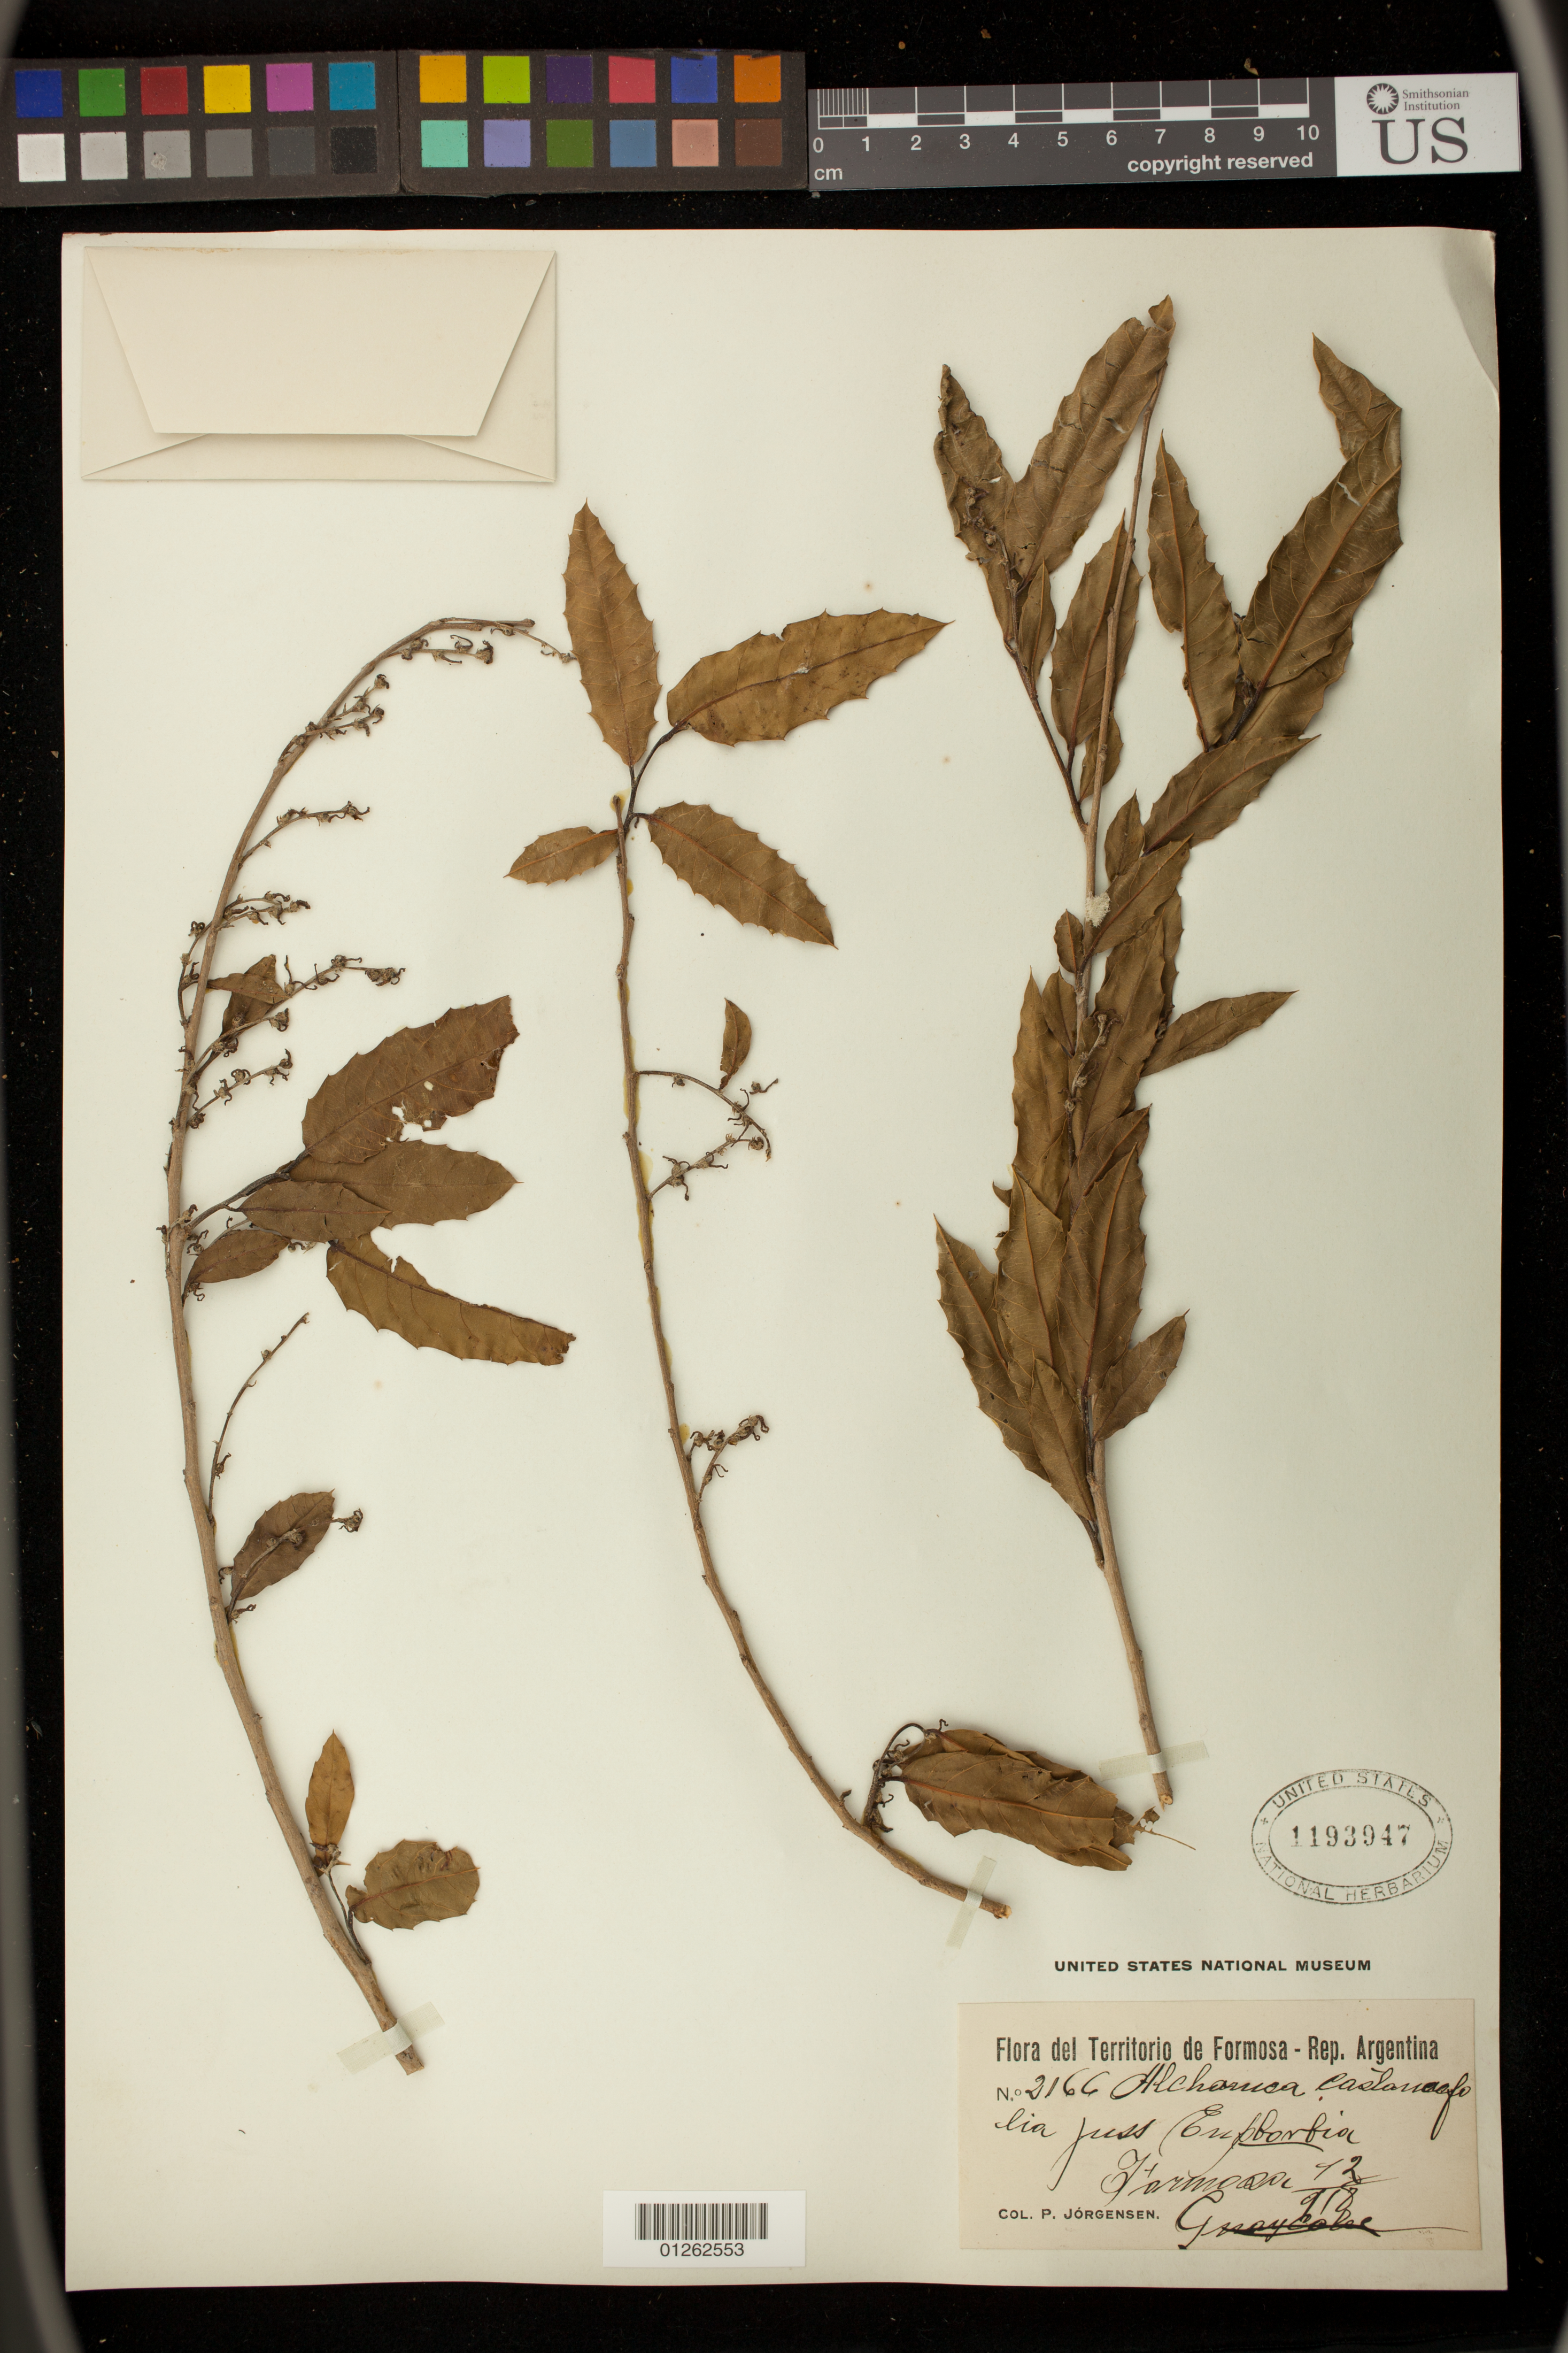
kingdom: Plantae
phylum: Tracheophyta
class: Magnoliopsida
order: Malpighiales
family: Euphorbiaceae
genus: Alchornea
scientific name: Alchornea castaneifolia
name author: (Willd.) A. Juss.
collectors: P. Jorgensen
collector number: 2166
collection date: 1918-12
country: Argentina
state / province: Formosa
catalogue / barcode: US 1193947